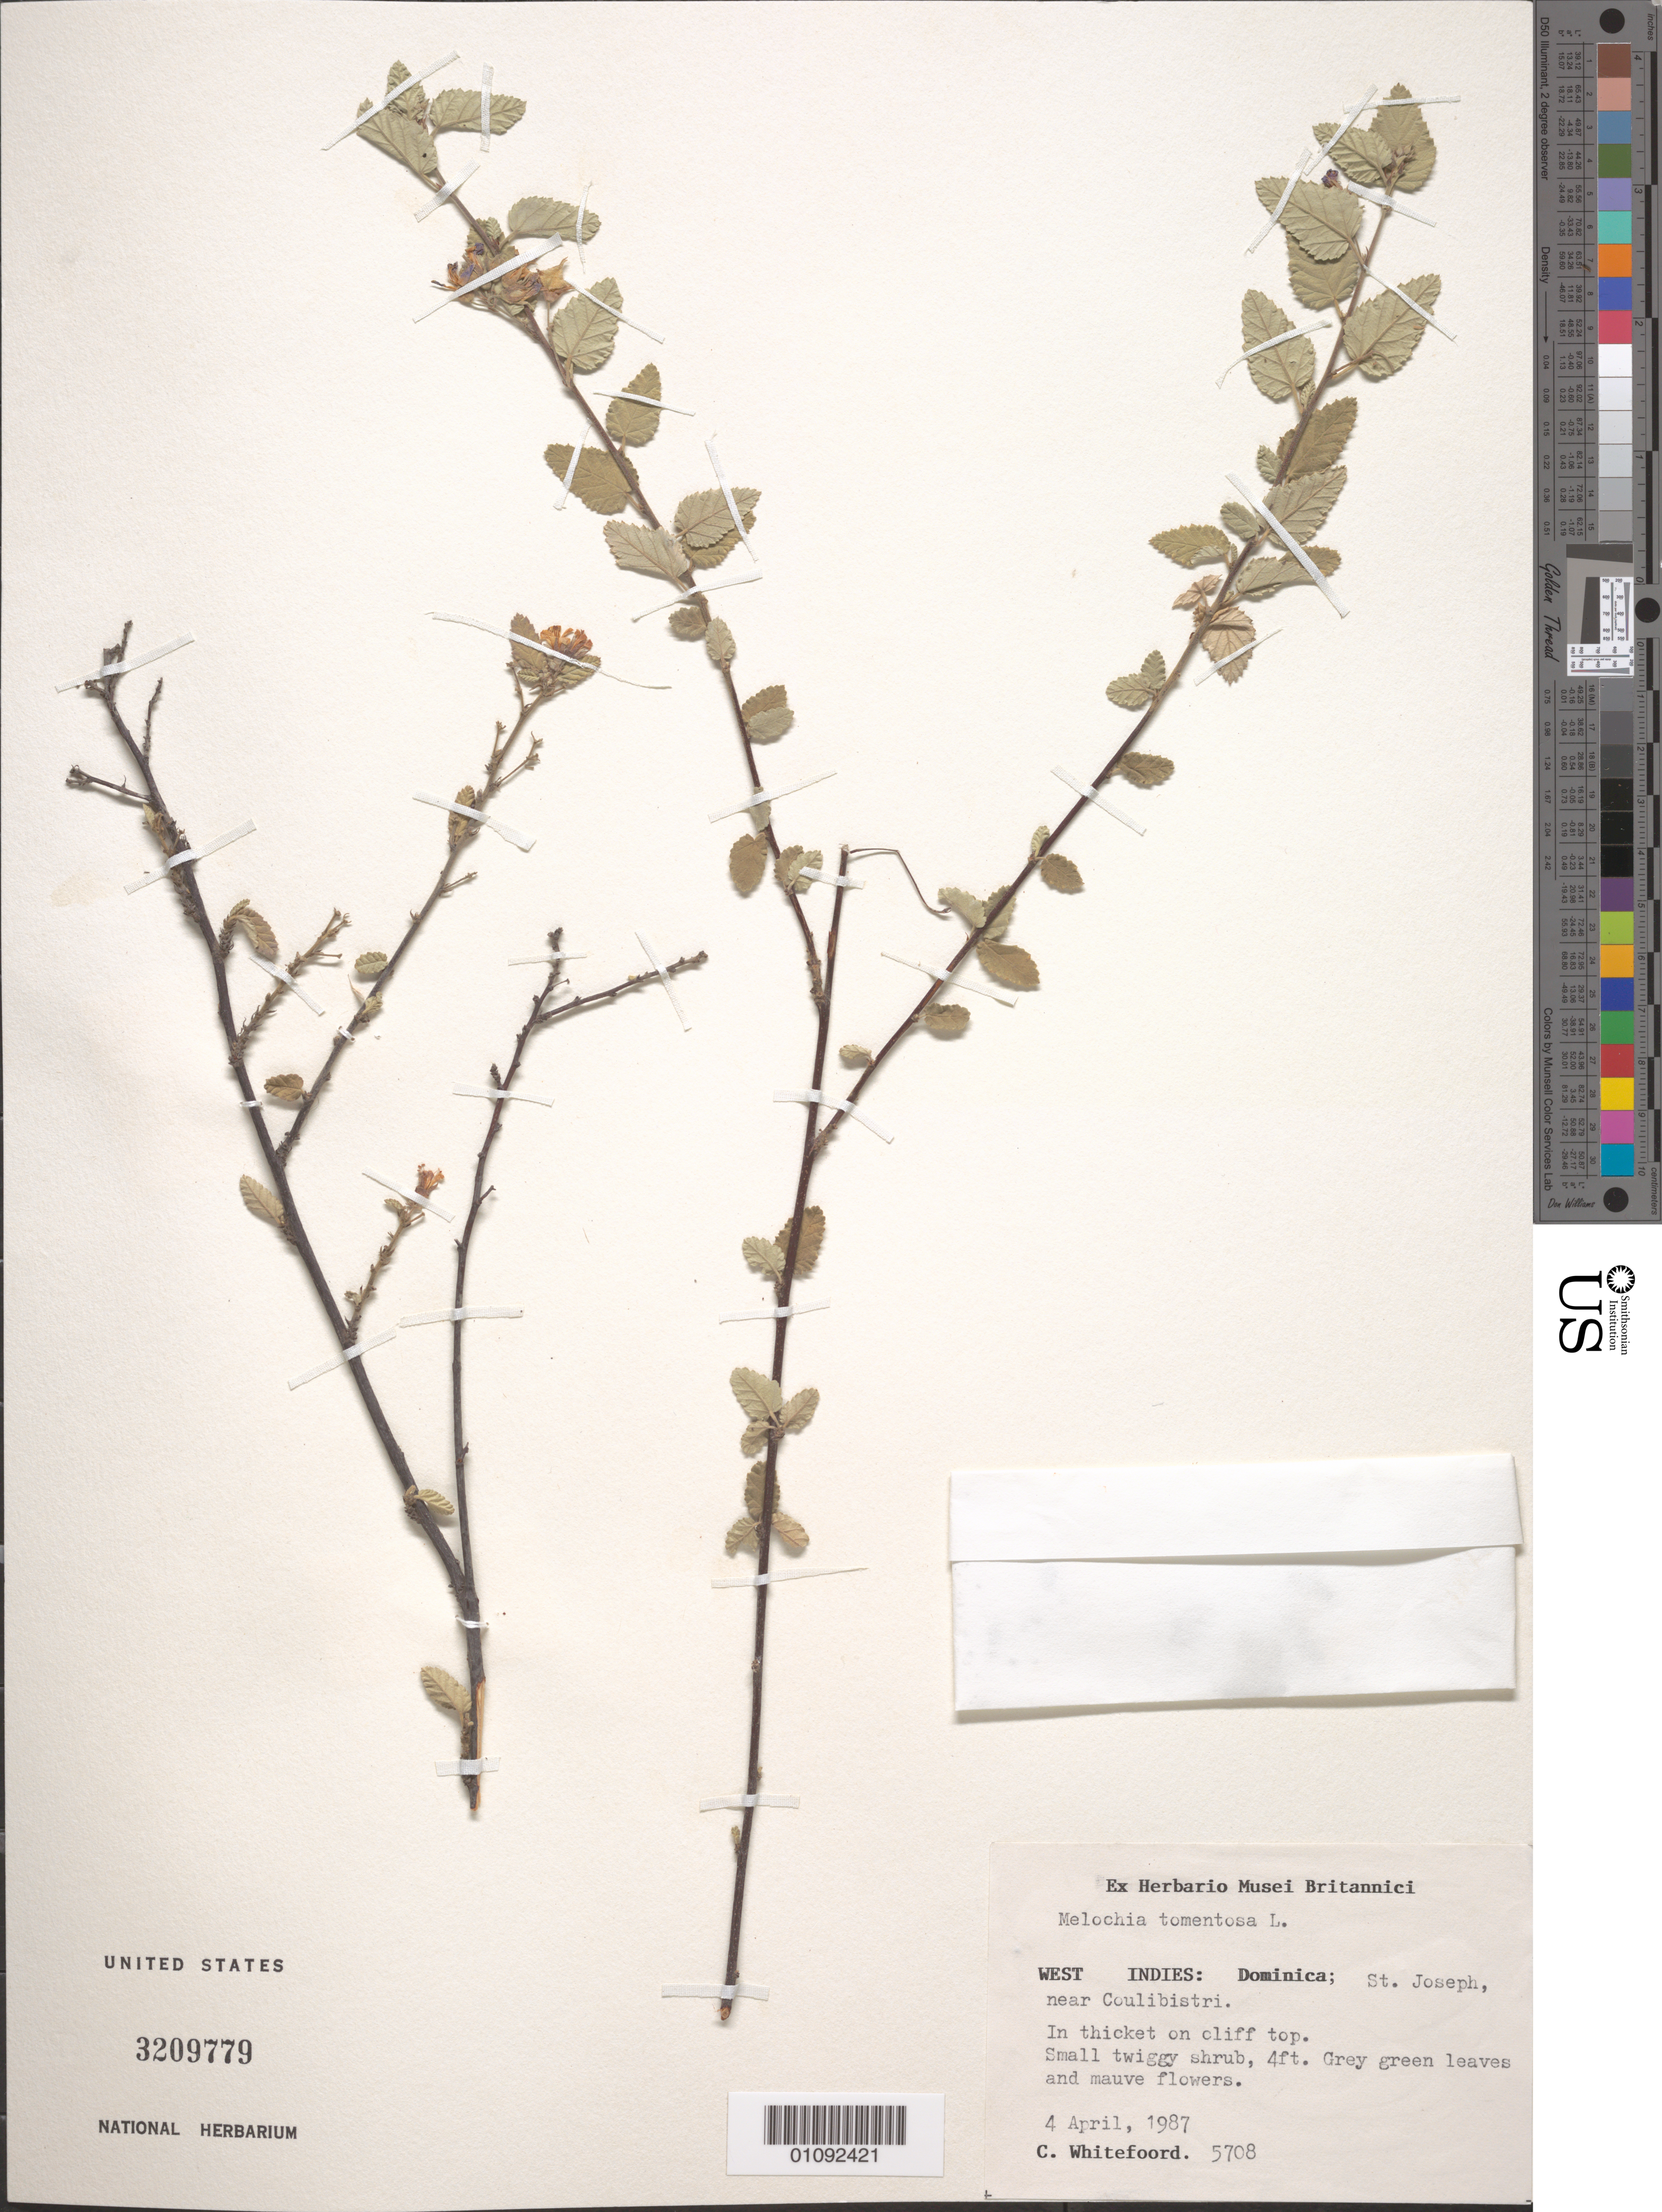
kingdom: Plantae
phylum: Tracheophyta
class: Magnoliopsida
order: Malvales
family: Malvaceae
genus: Melochia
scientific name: Melochia tomentosa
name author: L.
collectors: C. Whitefoord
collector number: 5708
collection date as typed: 04 Apr 1987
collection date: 1987-04-04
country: Dominica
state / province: St. Joseph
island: Dominica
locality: Near Coulibistri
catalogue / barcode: US 3209779